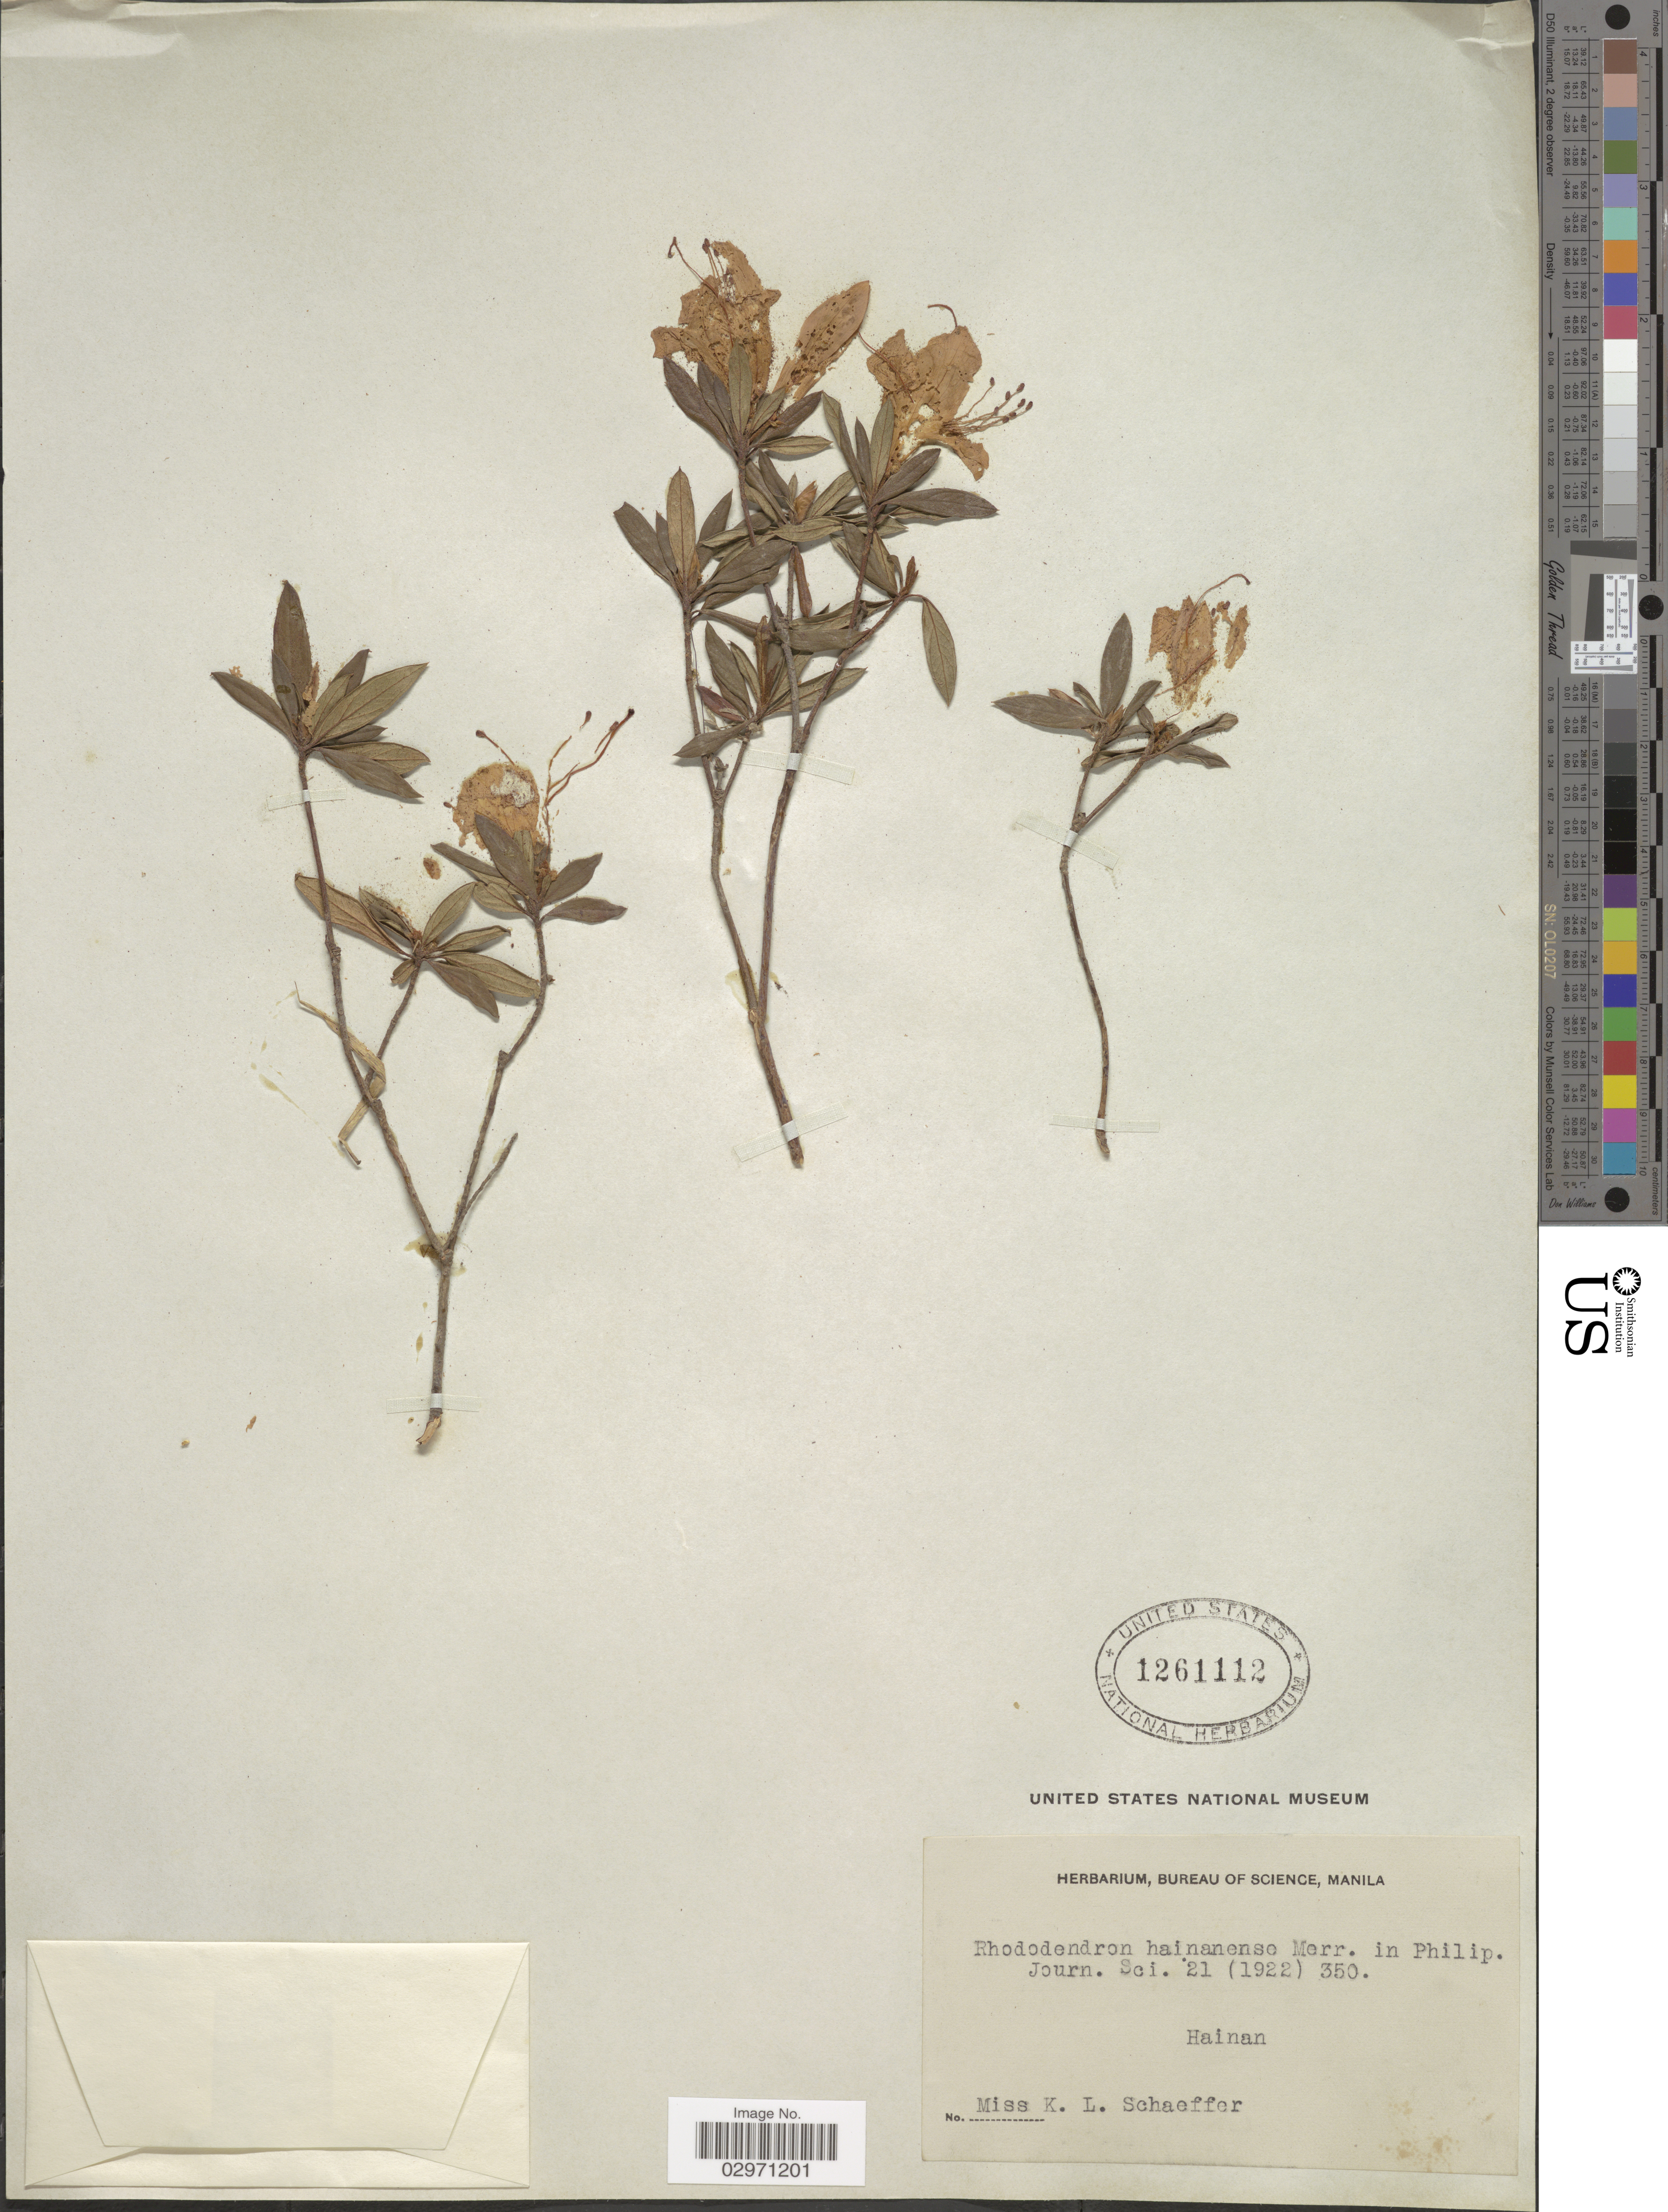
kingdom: Plantae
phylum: Tracheophyta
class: Magnoliopsida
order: Ericales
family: Ericaceae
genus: Rhododendron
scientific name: Rhododendron hainanense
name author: Merr.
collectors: K. Schaeffer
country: China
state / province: Hainan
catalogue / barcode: US 1261112